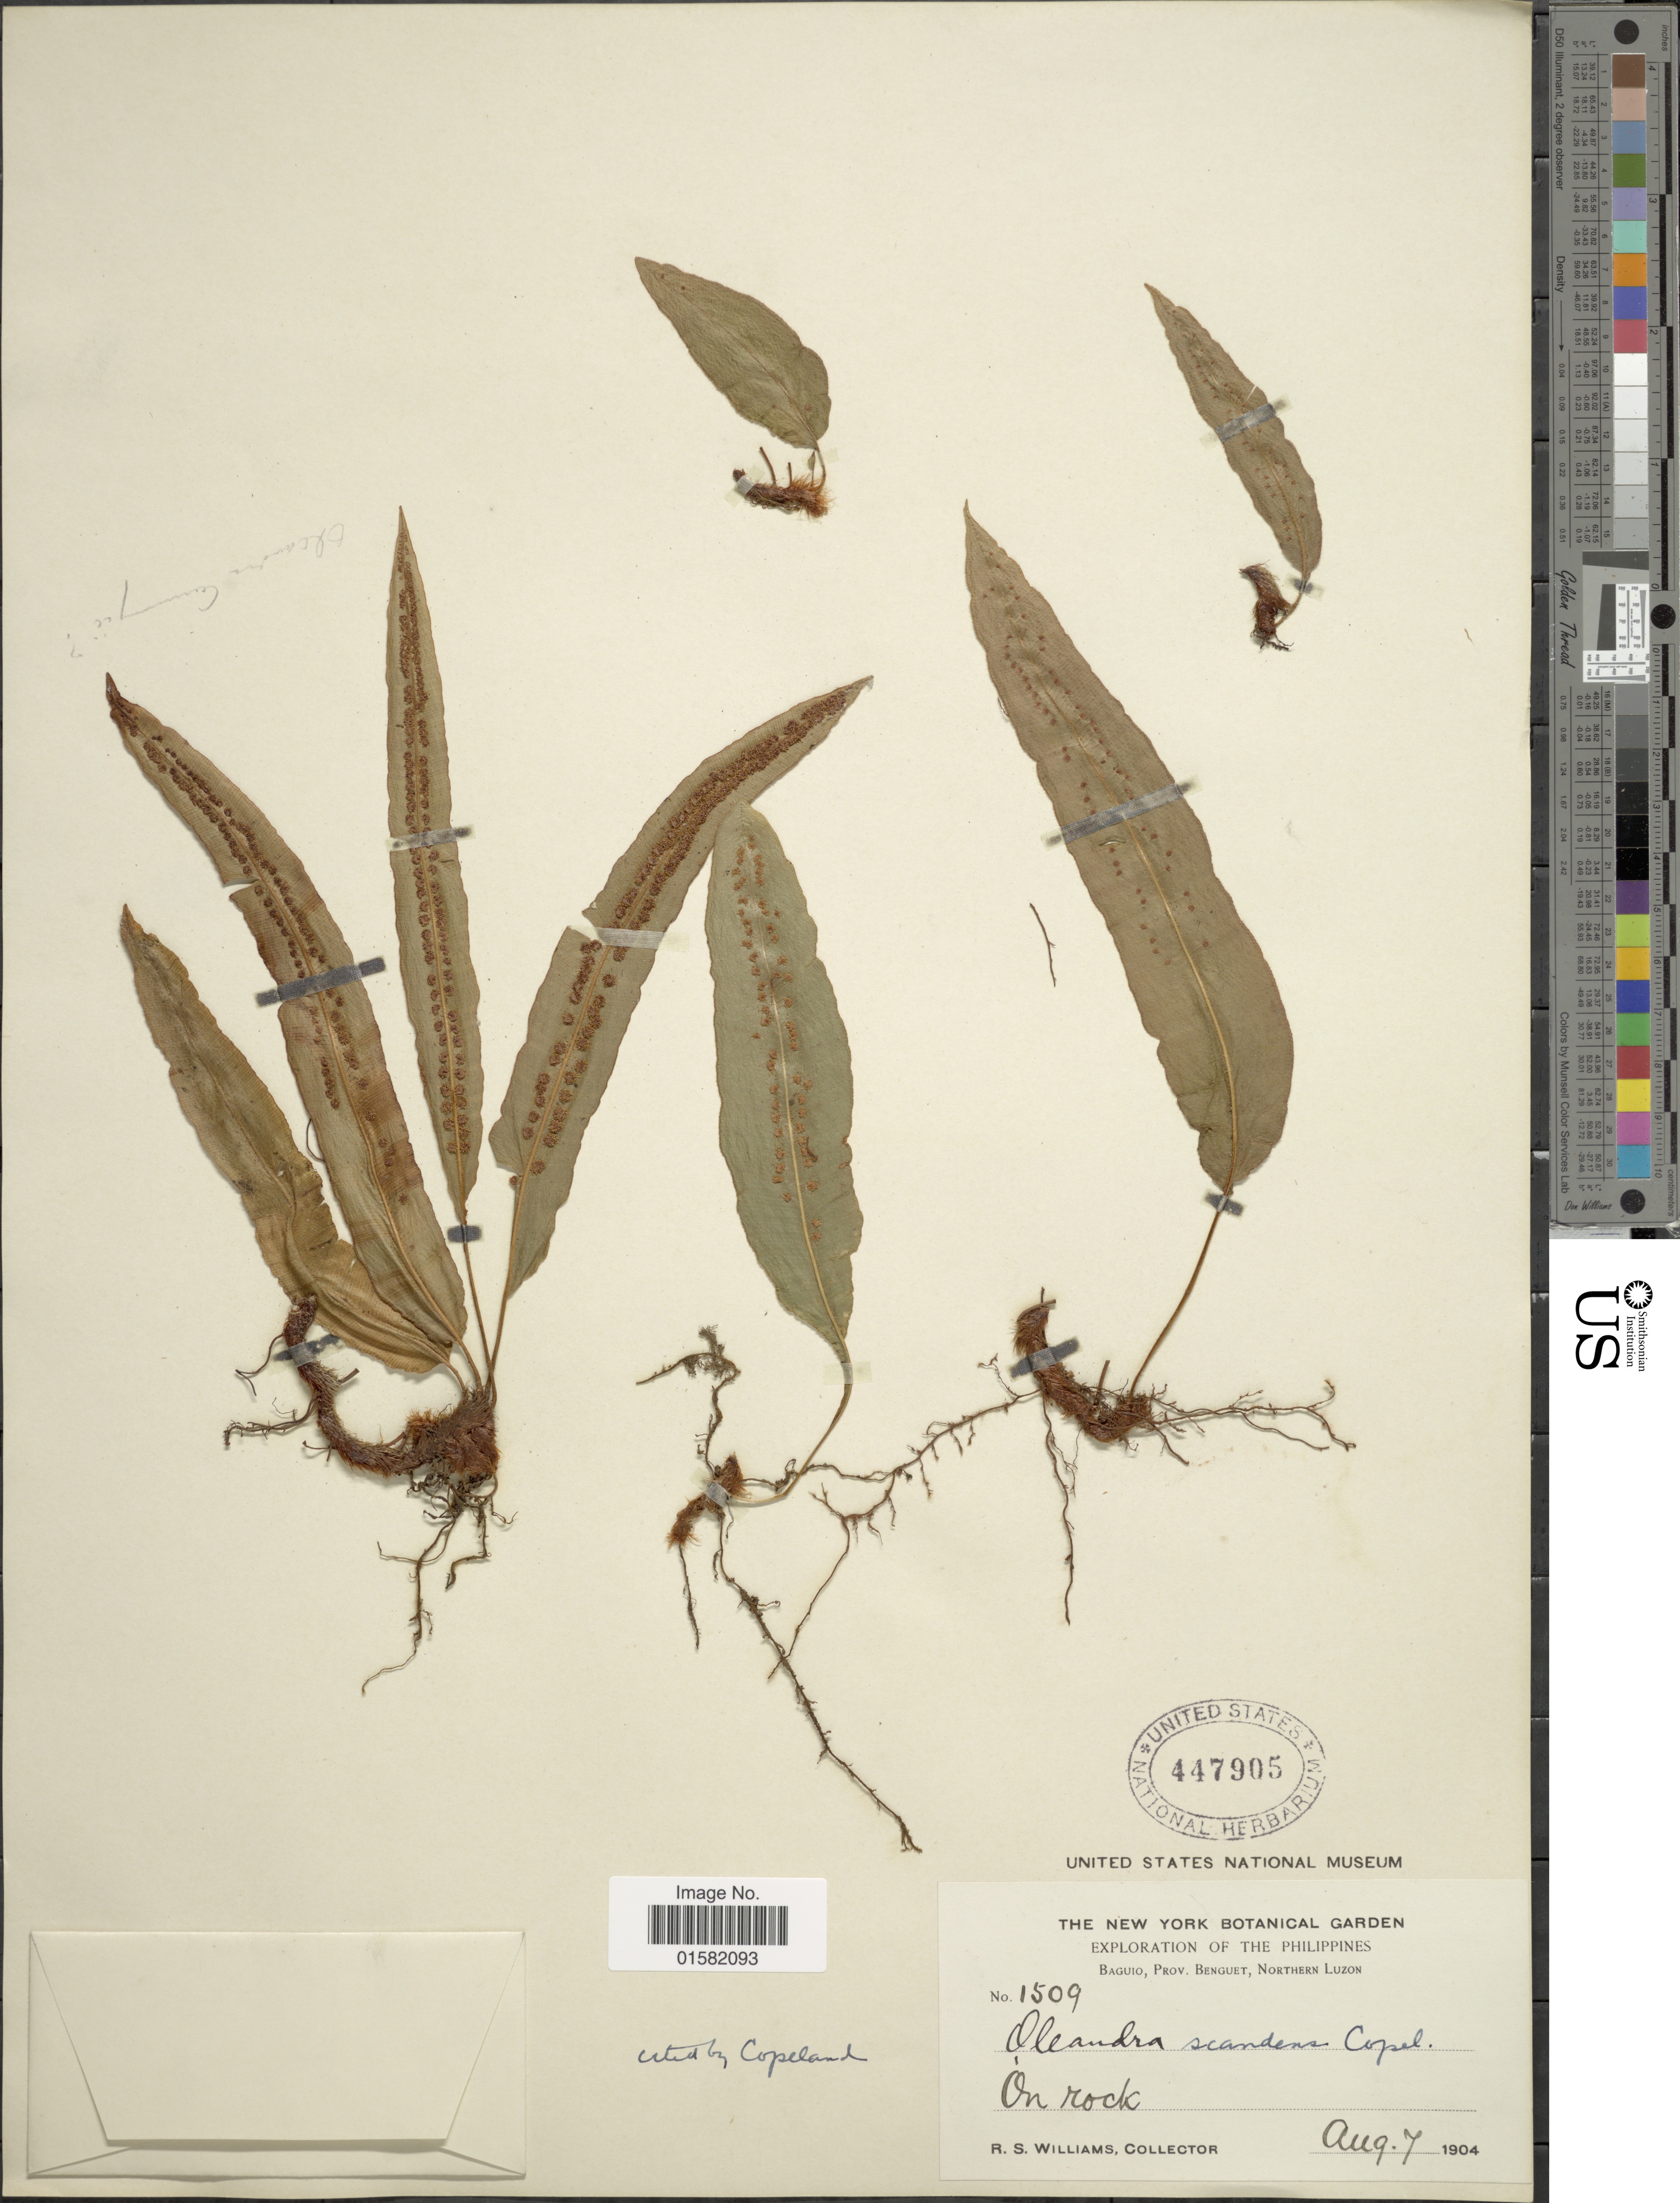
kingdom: Plantae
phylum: Tracheophyta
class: Polypodiopsida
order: Polypodiales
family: Oleandraceae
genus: Oleandra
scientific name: Oleandra scandens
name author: Copel.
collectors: R. S. Williams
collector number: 1509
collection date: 1904-08-07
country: Philippines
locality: The Philippines, Baguio, Prov. Benguet, Northern Luzon.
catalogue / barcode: US 447905